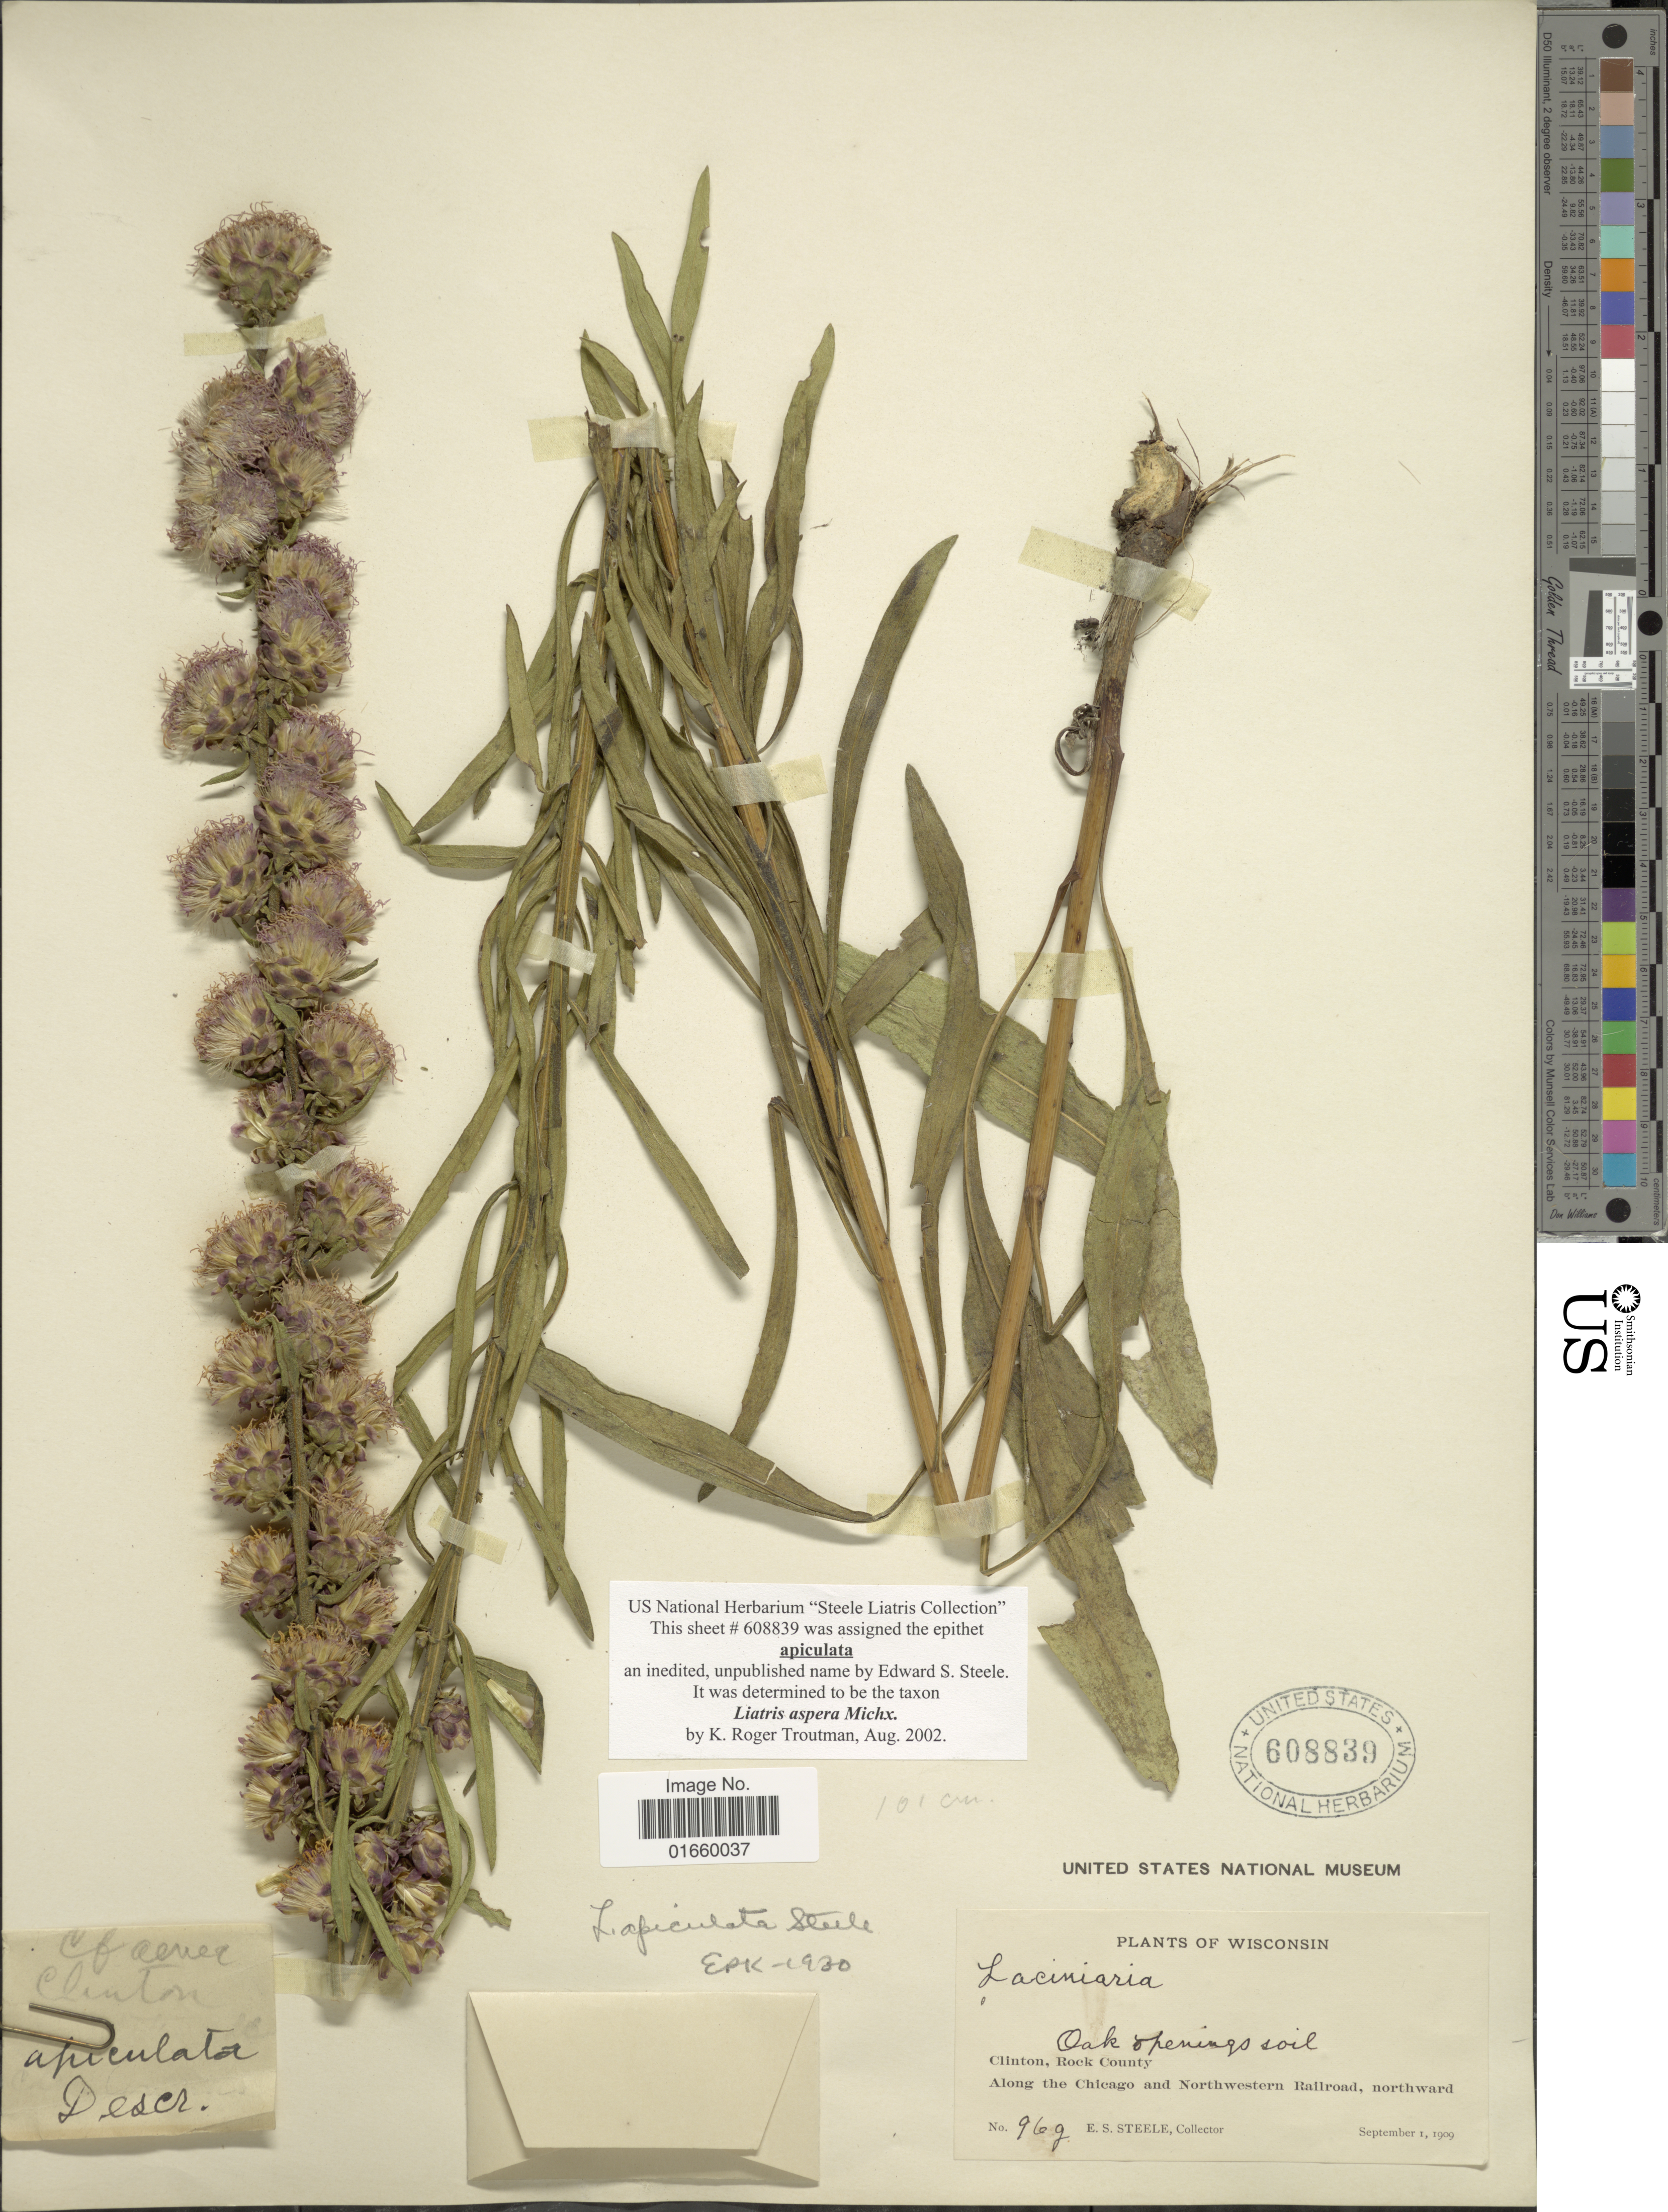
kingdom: Plantae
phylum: Tracheophyta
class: Magnoliopsida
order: Asterales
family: Asteraceae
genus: Liatris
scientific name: Liatris aspera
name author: Michx.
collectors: E. Steele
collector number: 96g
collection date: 1909-09-01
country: United States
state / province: Wisconsin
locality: Clinton, Rock County, along the Chicago and Northwestern Railroad, northward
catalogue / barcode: US 608839